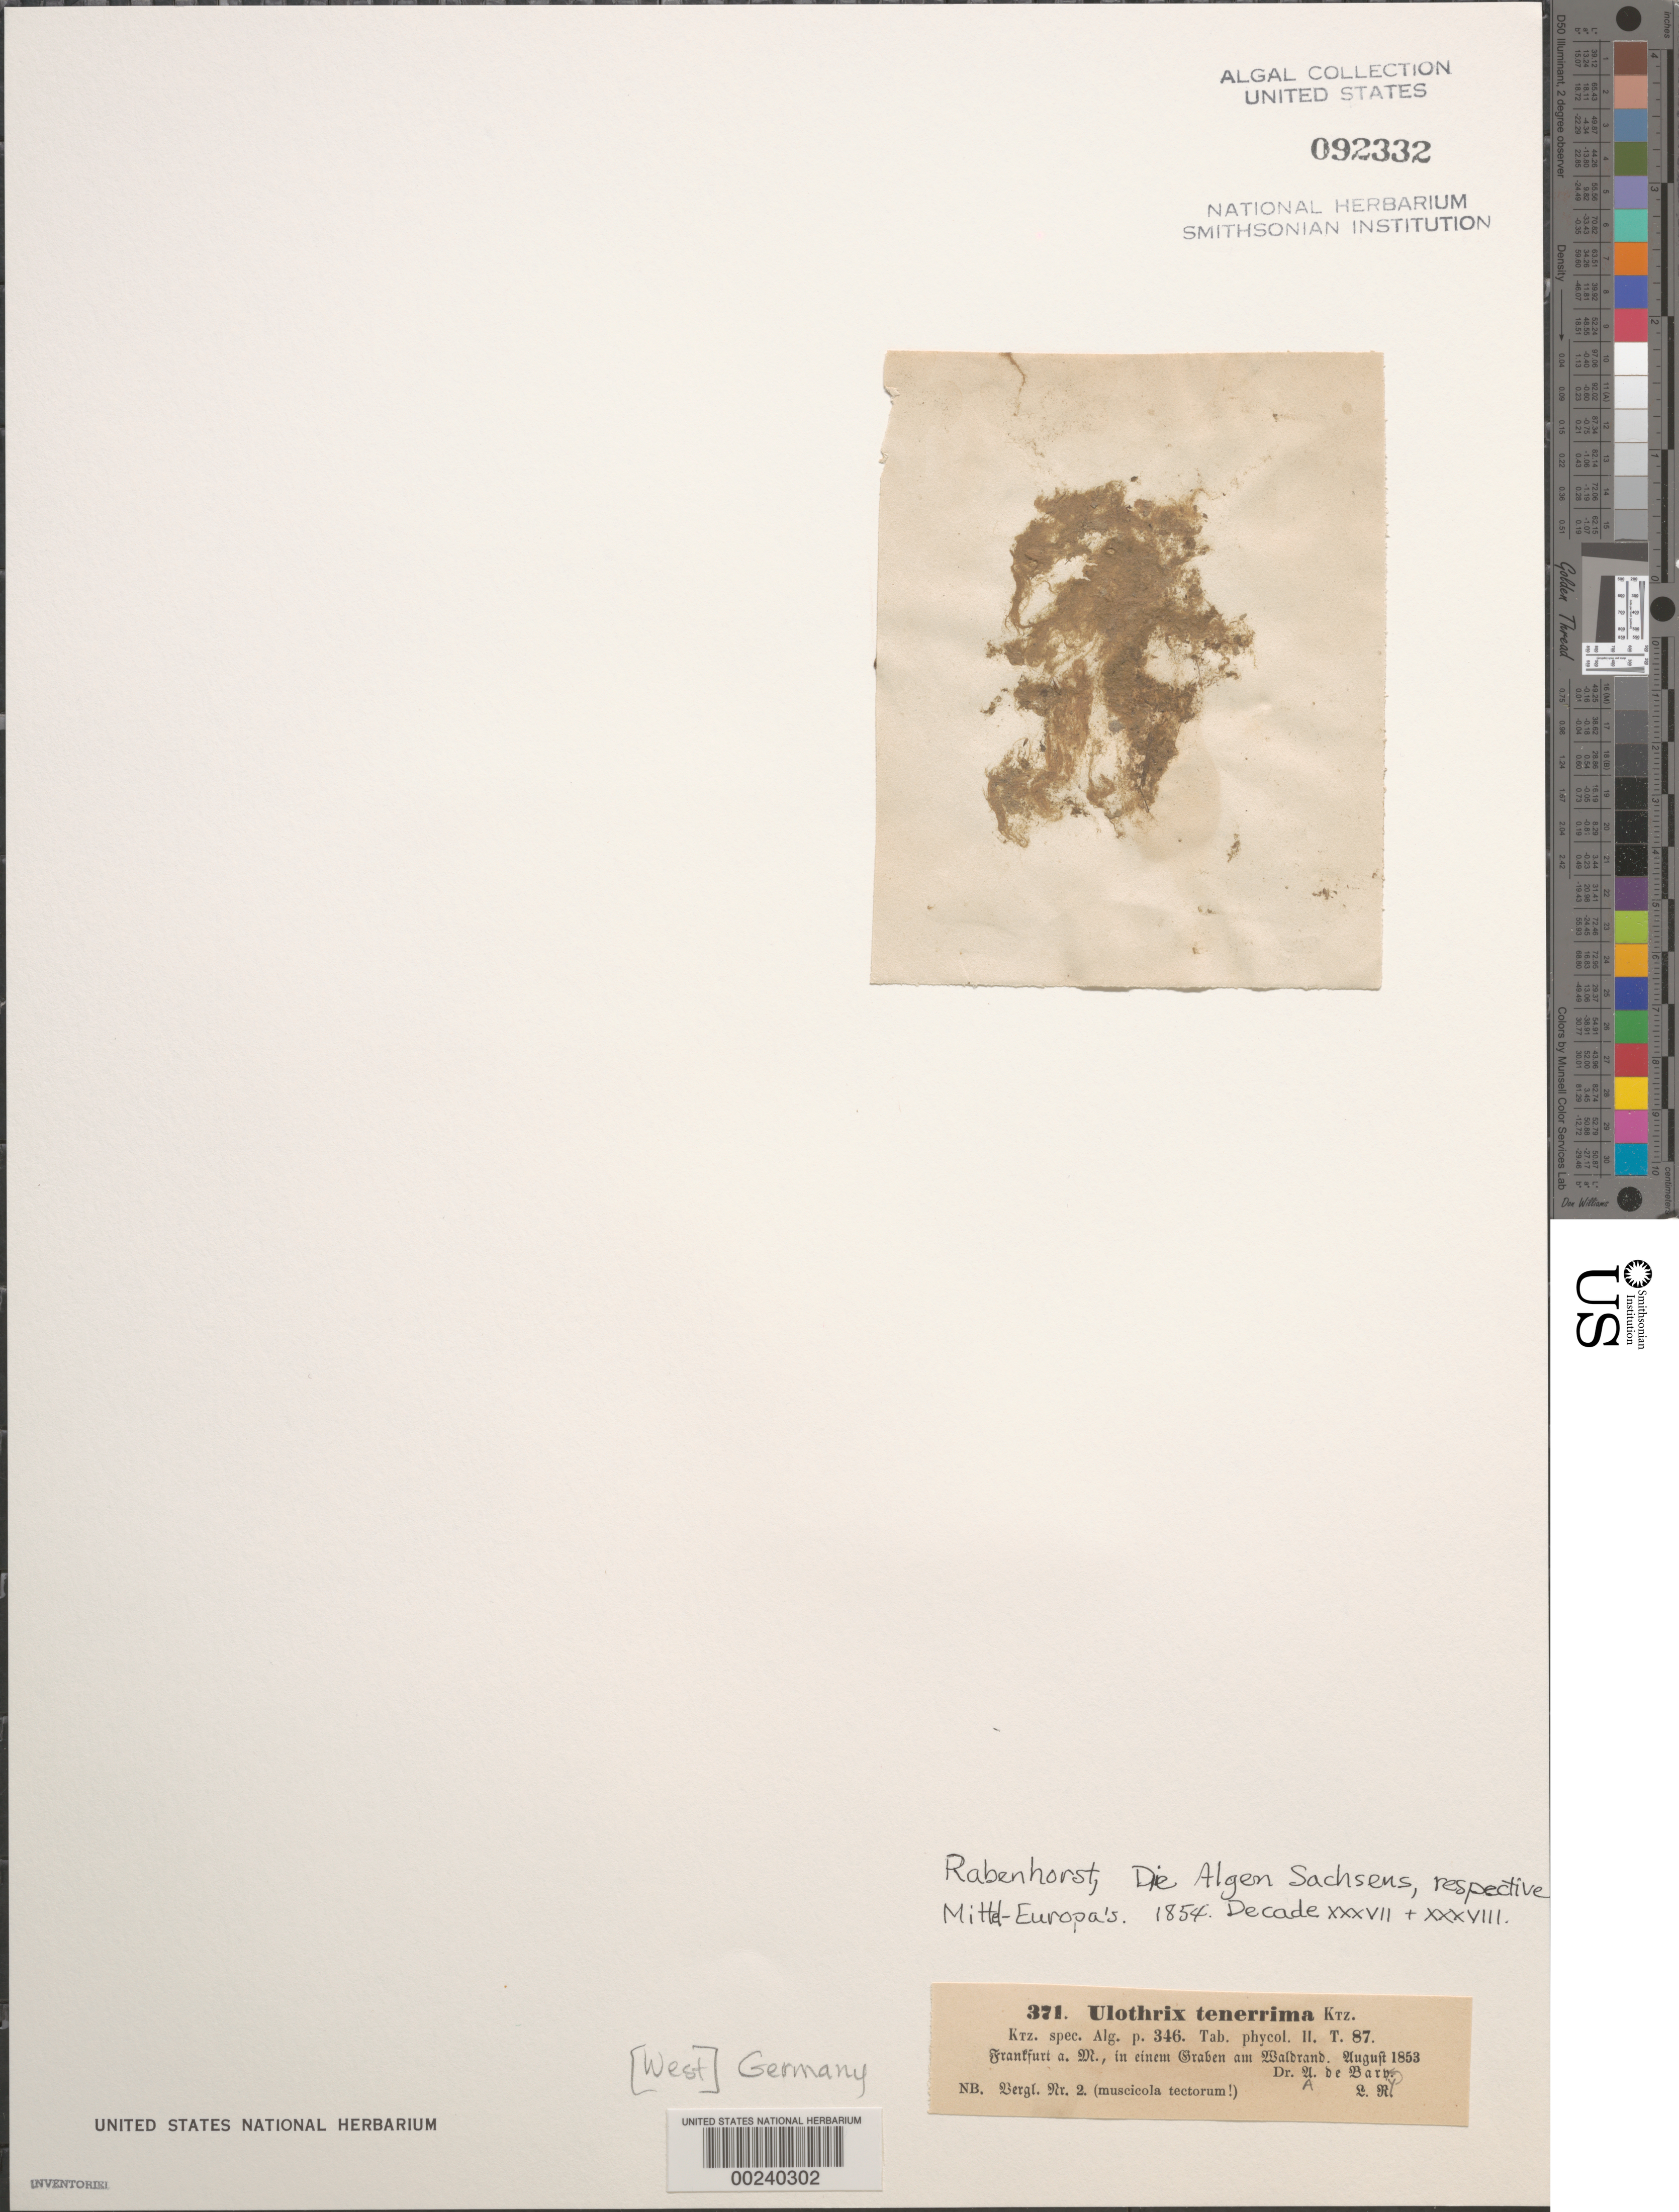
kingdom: Plantae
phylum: Chlorophyta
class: Ulvophyceae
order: Ulotrichales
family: Ulotrichaceae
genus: Ulothrix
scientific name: Ulothrix tenerrima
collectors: A. De Bary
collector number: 371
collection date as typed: Aug 1853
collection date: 1853-08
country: Germany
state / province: Hesse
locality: Frankfurt am main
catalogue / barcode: US 92332